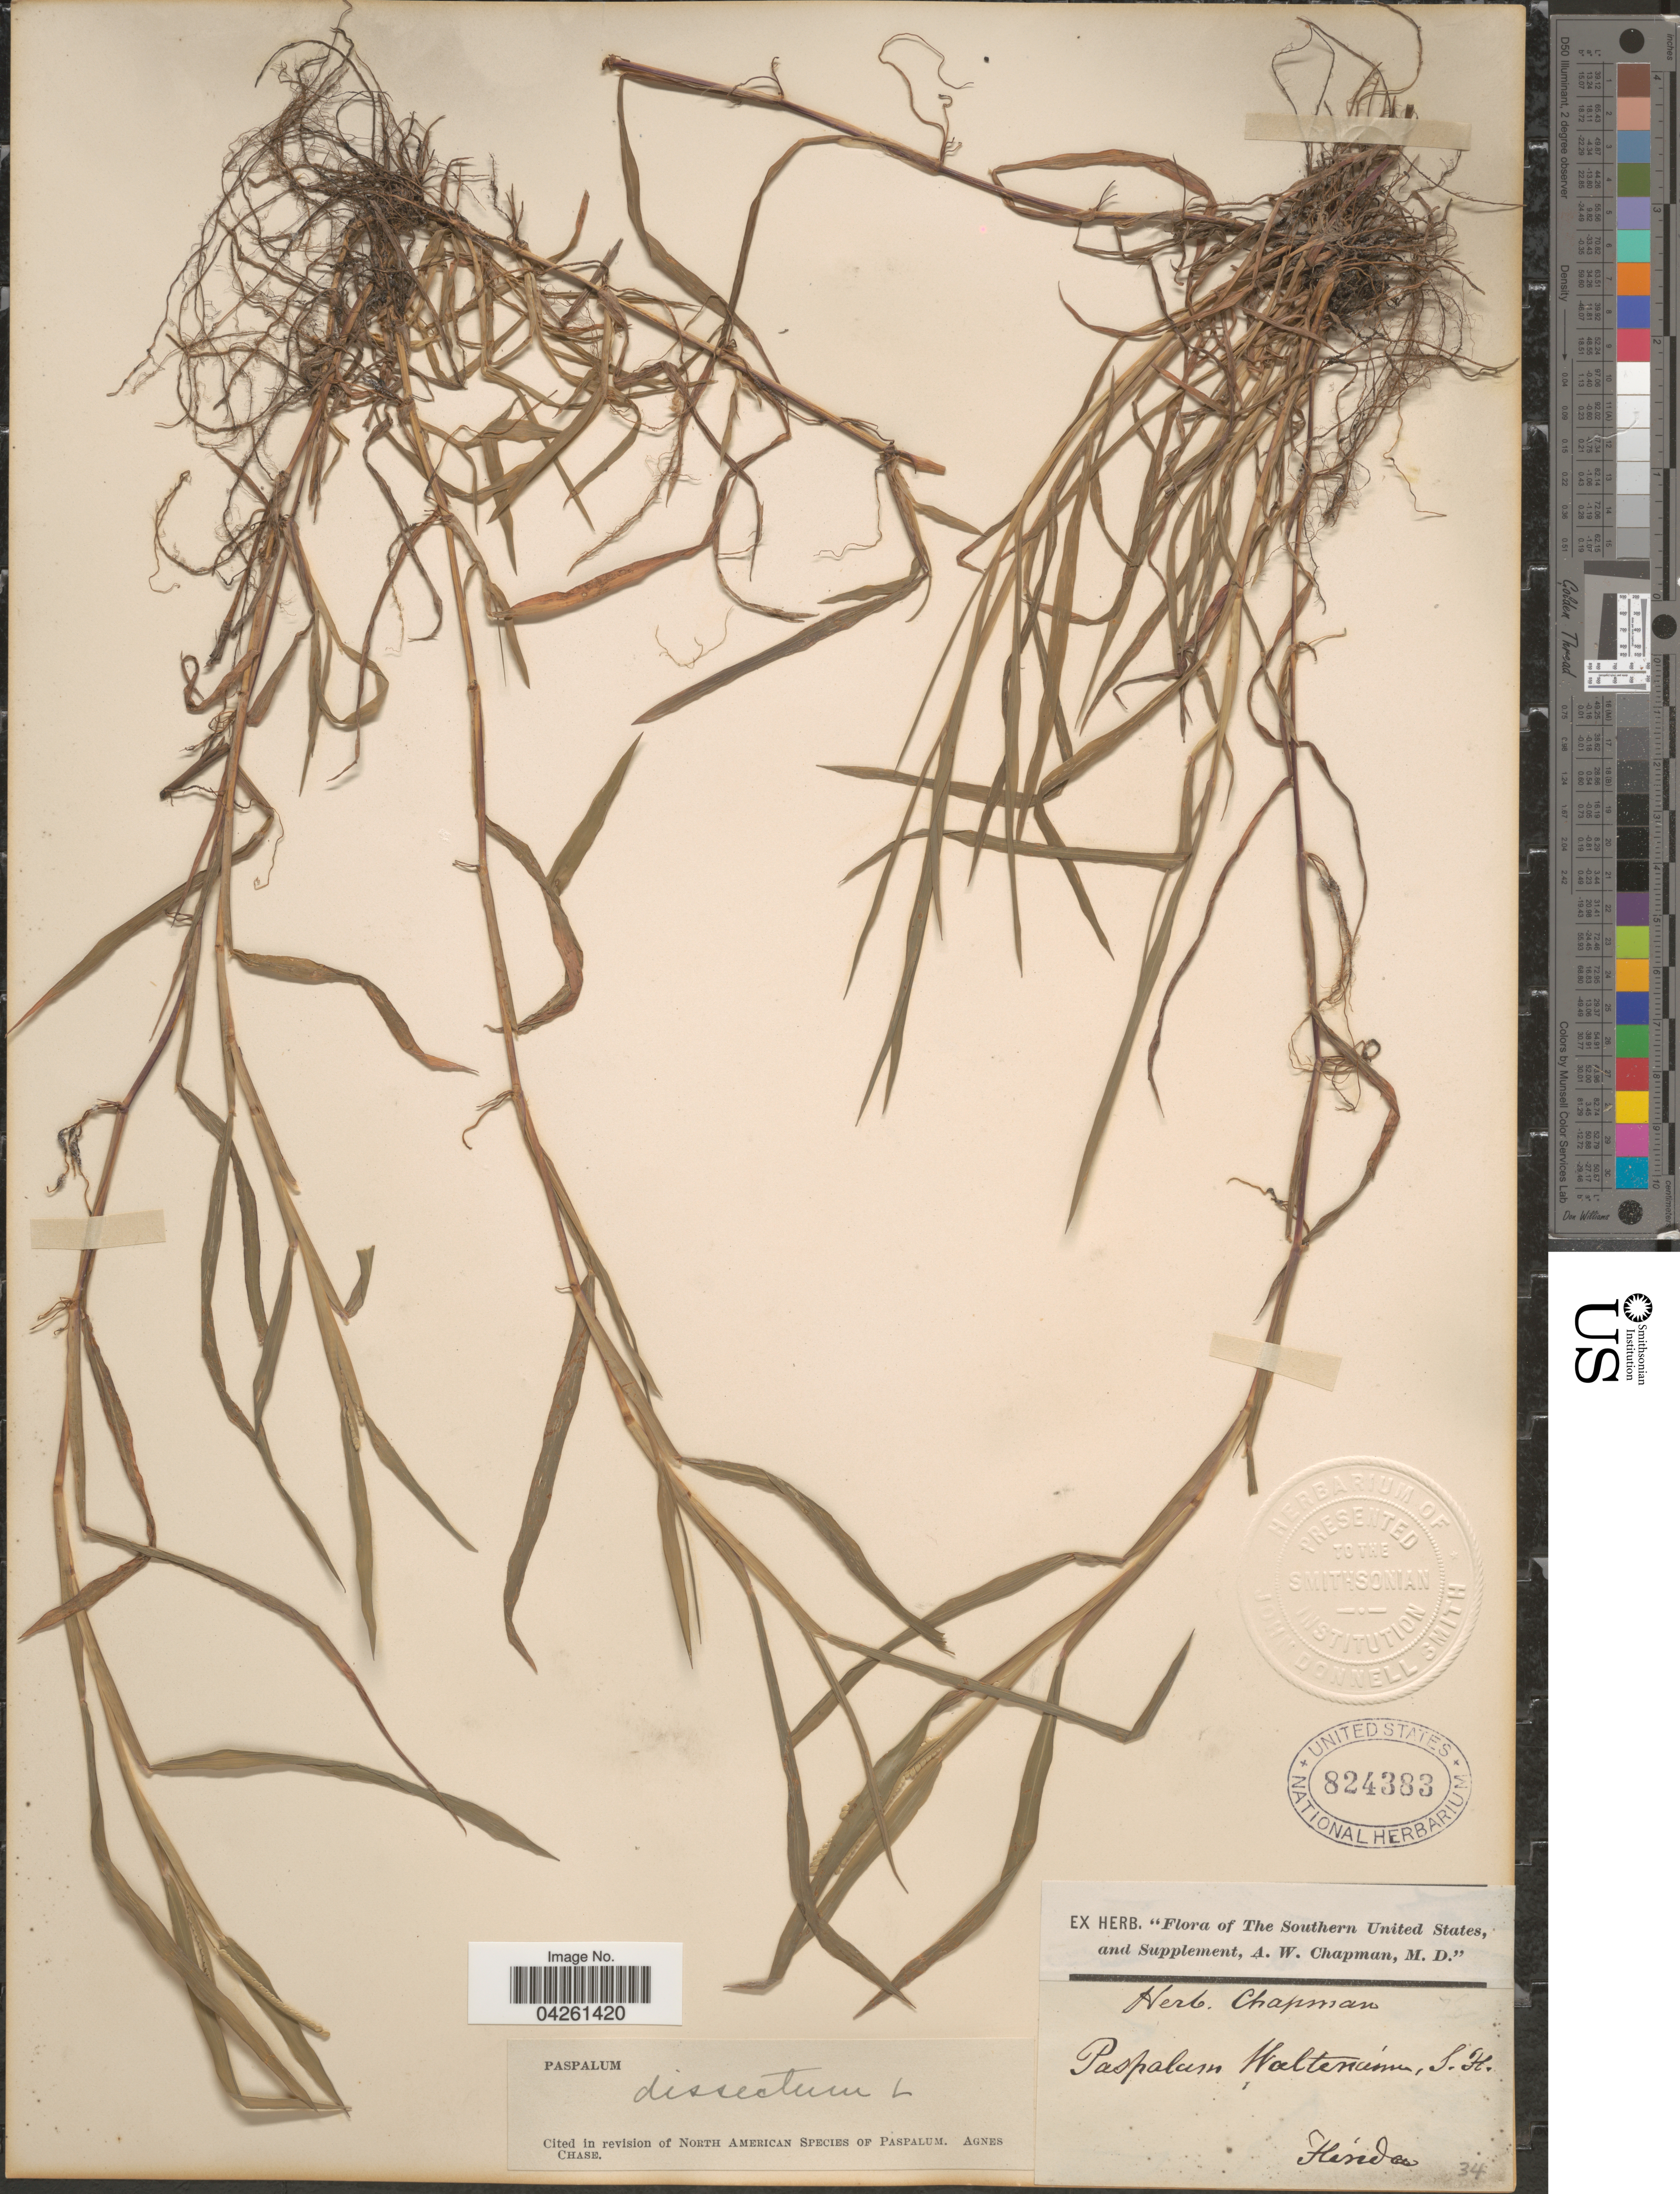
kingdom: Plantae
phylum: Tracheophyta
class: Liliopsida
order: Poales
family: Poaceae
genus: Paspalum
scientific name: Paspalum dissectum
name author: (L.) L.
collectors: ex herb. A.W. Chapman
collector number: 34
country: United States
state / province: Florida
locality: The Southern United States.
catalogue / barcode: US 824383